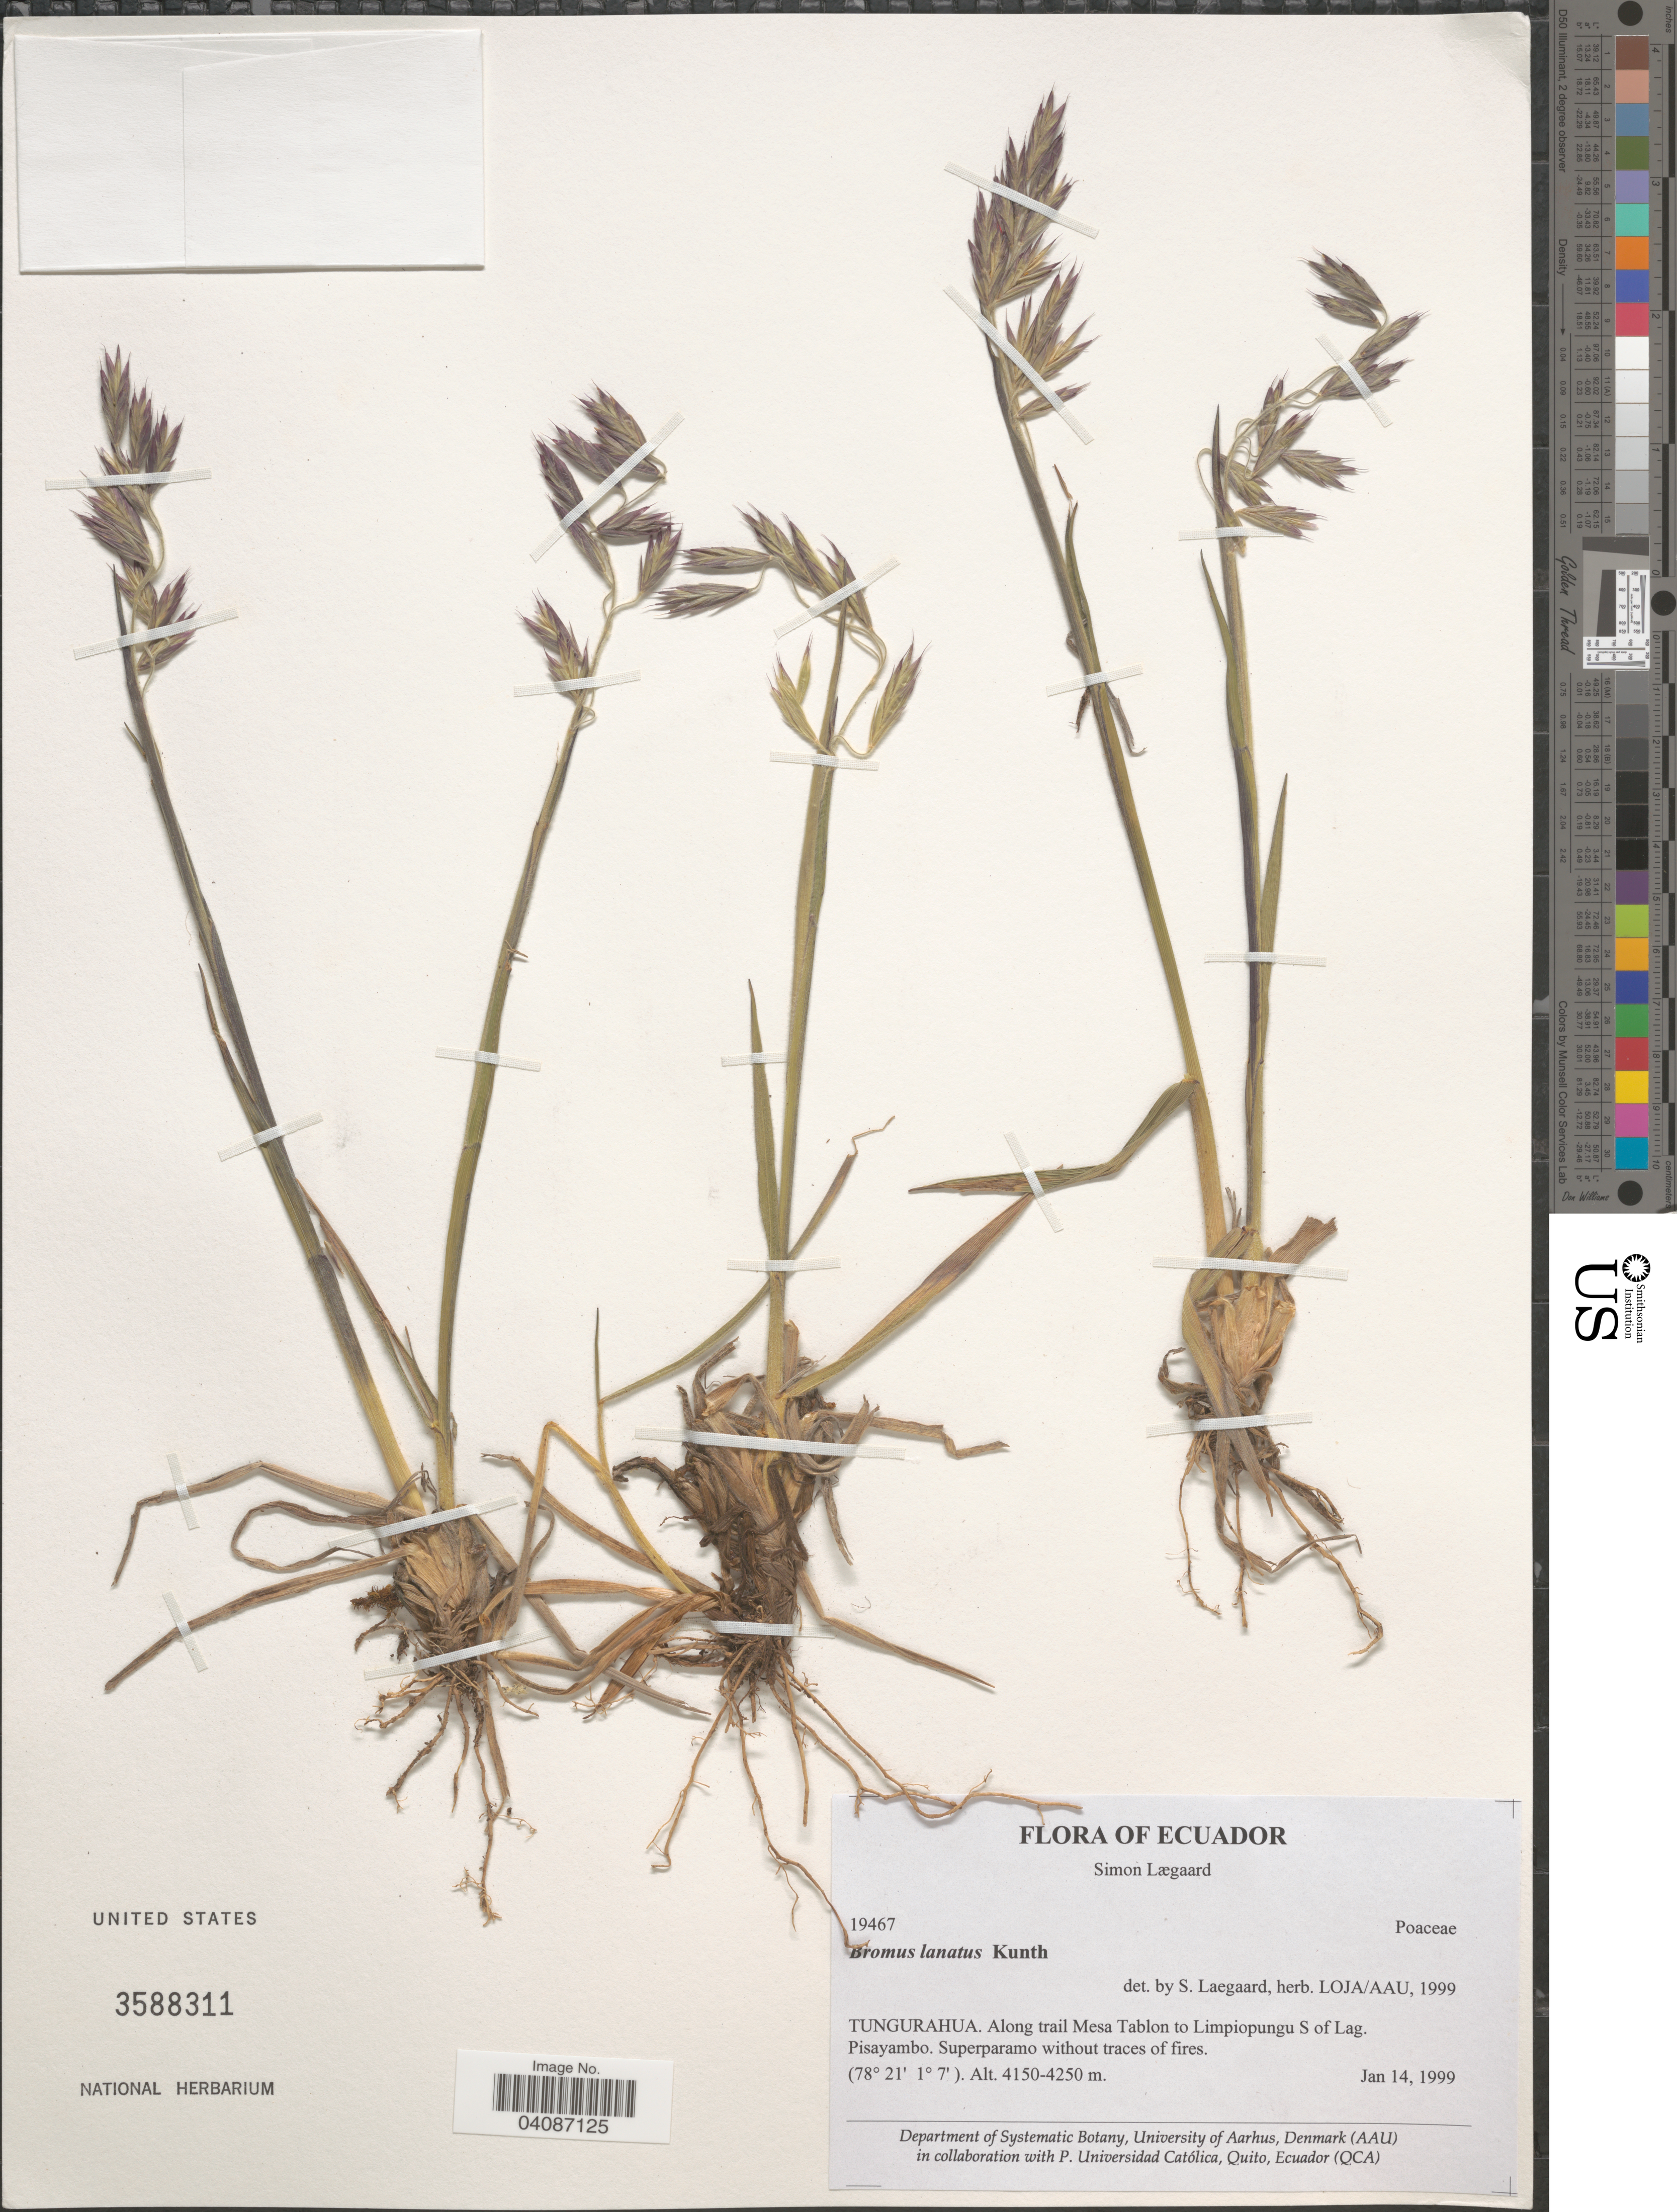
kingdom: Plantae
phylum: Tracheophyta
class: Liliopsida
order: Poales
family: Poaceae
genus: Bromus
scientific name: Bromus lanatus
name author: Kunth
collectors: S. Lægaard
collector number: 19467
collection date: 1999-01-14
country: Ecuador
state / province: Tungurahua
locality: Along trail Mesa Tablon to Limpiopungu S of Lag. Pisayambo.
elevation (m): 4150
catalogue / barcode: US 3588311